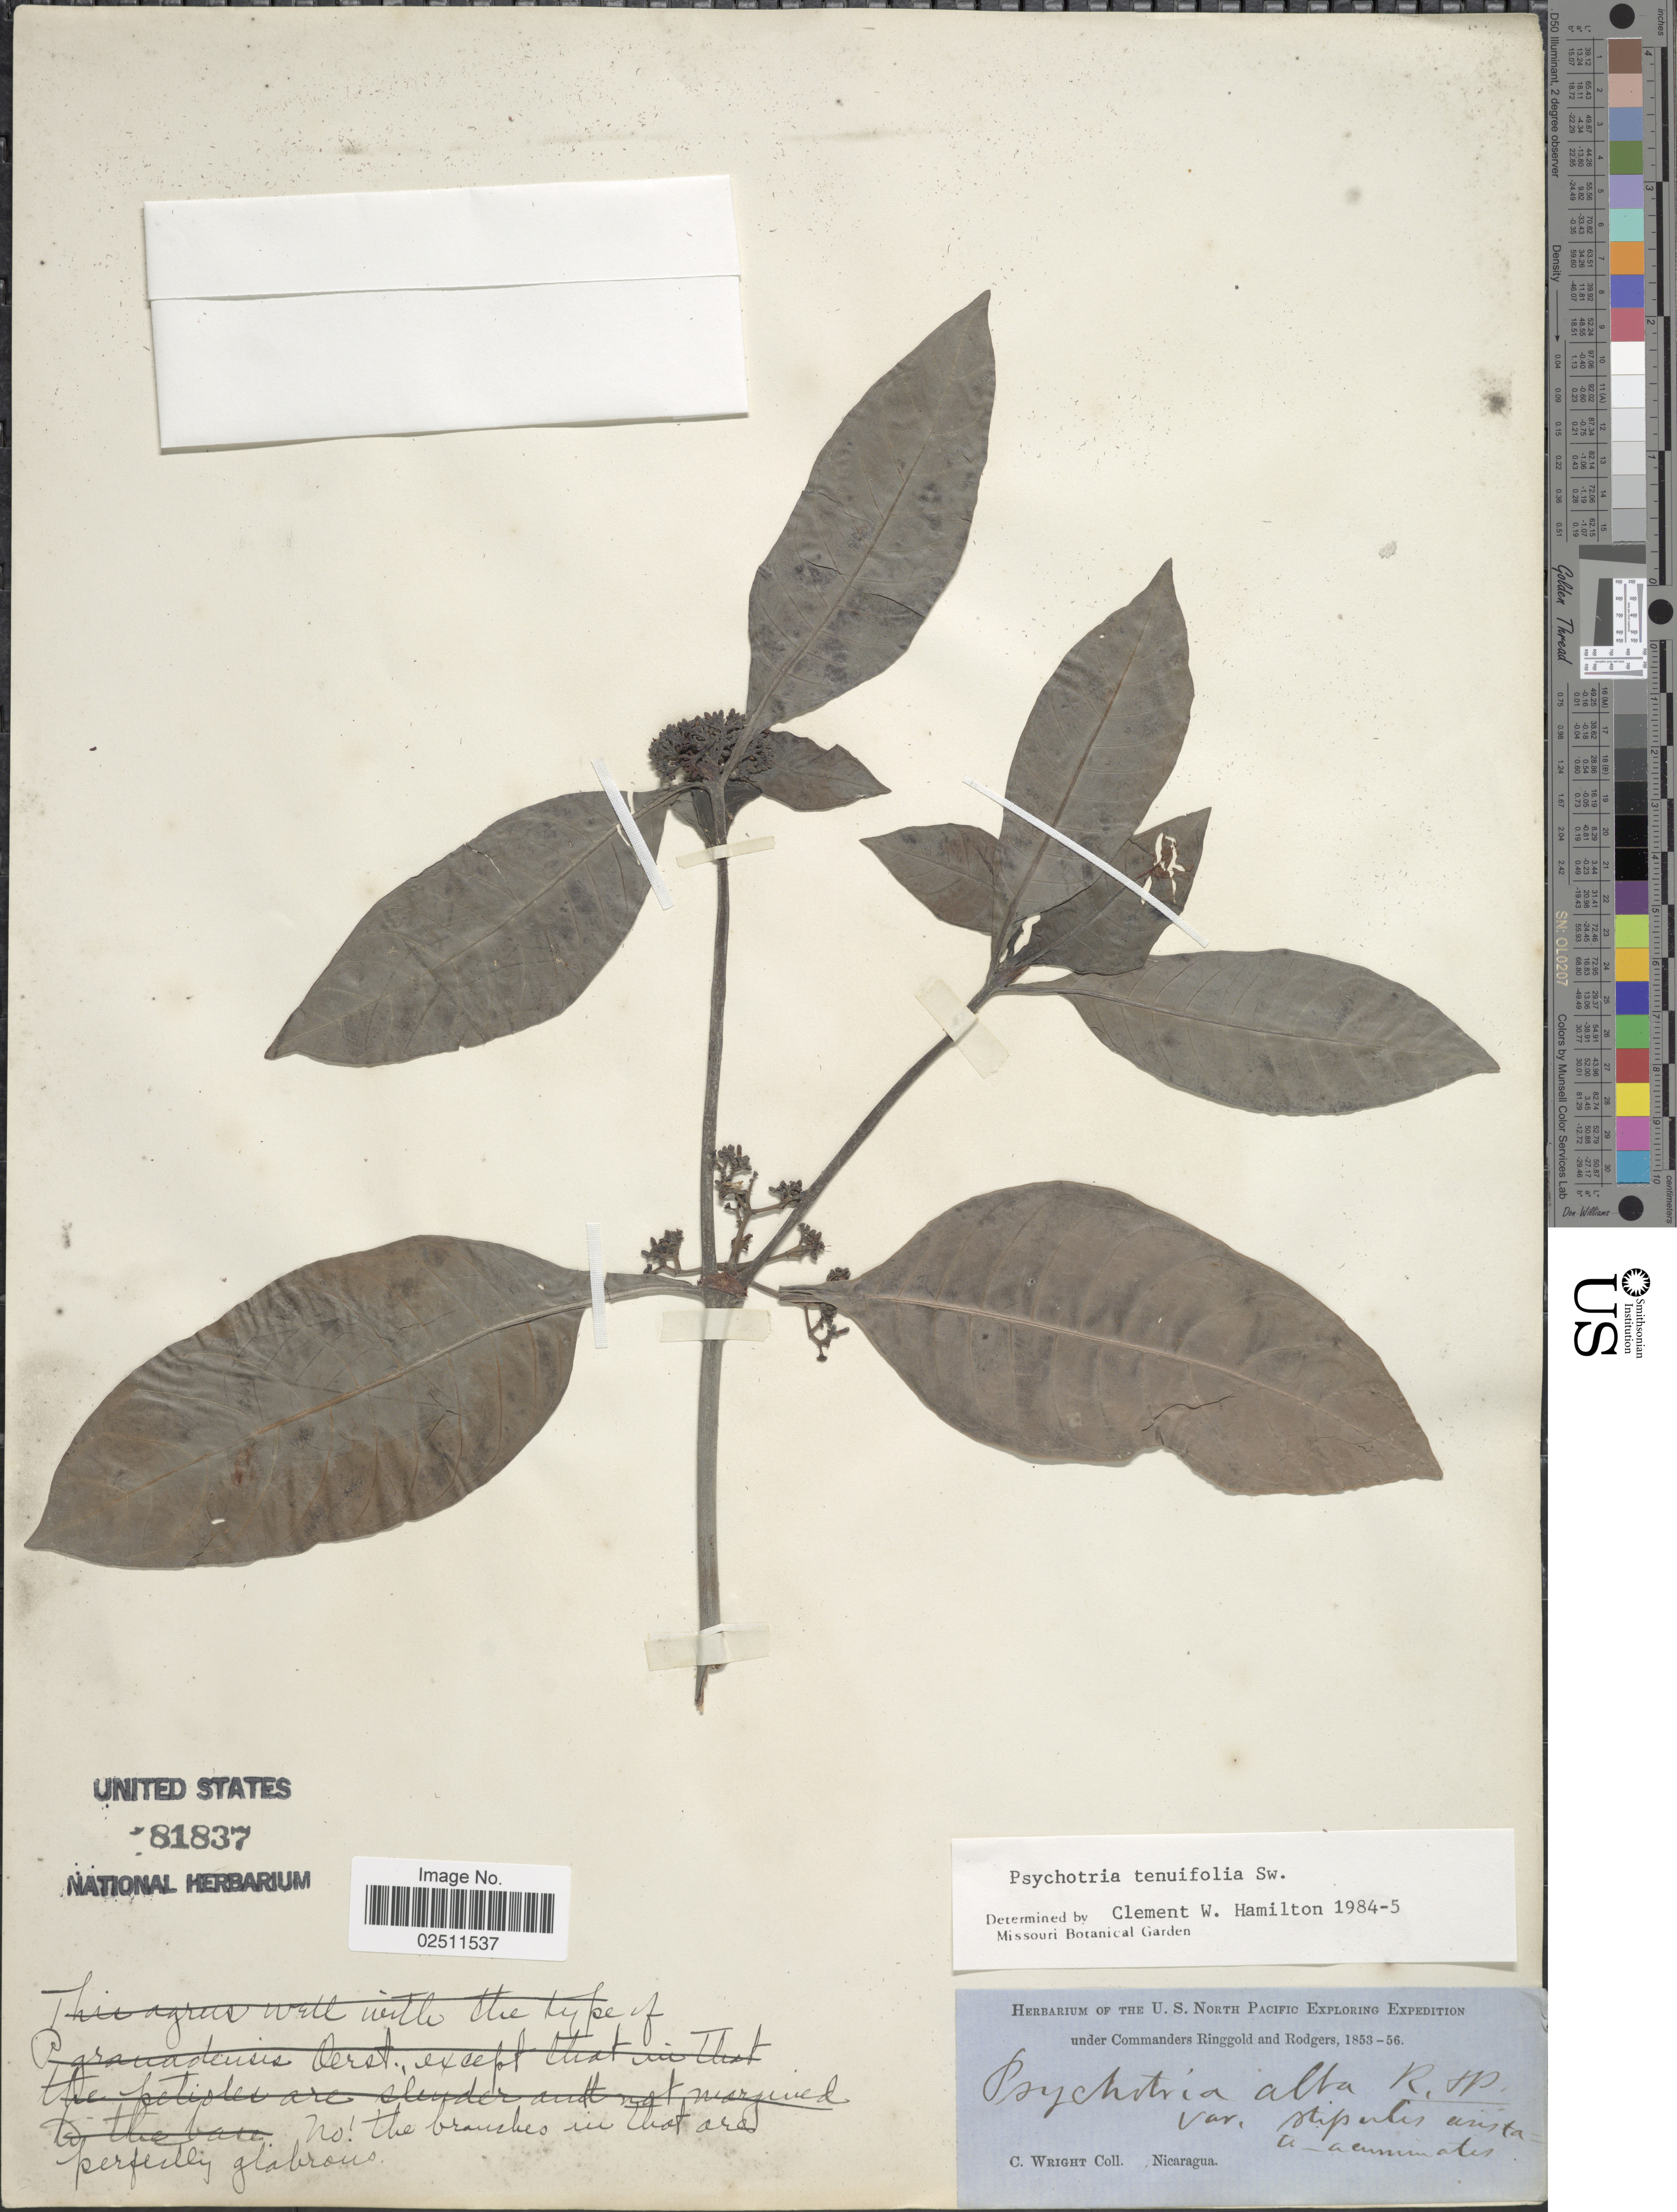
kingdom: Plantae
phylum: Tracheophyta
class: Magnoliopsida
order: Gentianales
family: Rubiaceae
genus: Psychotria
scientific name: Psychotria tenuifolia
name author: Sw.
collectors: C. Wright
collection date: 1853/1856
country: Nicaragua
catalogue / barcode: US 81837